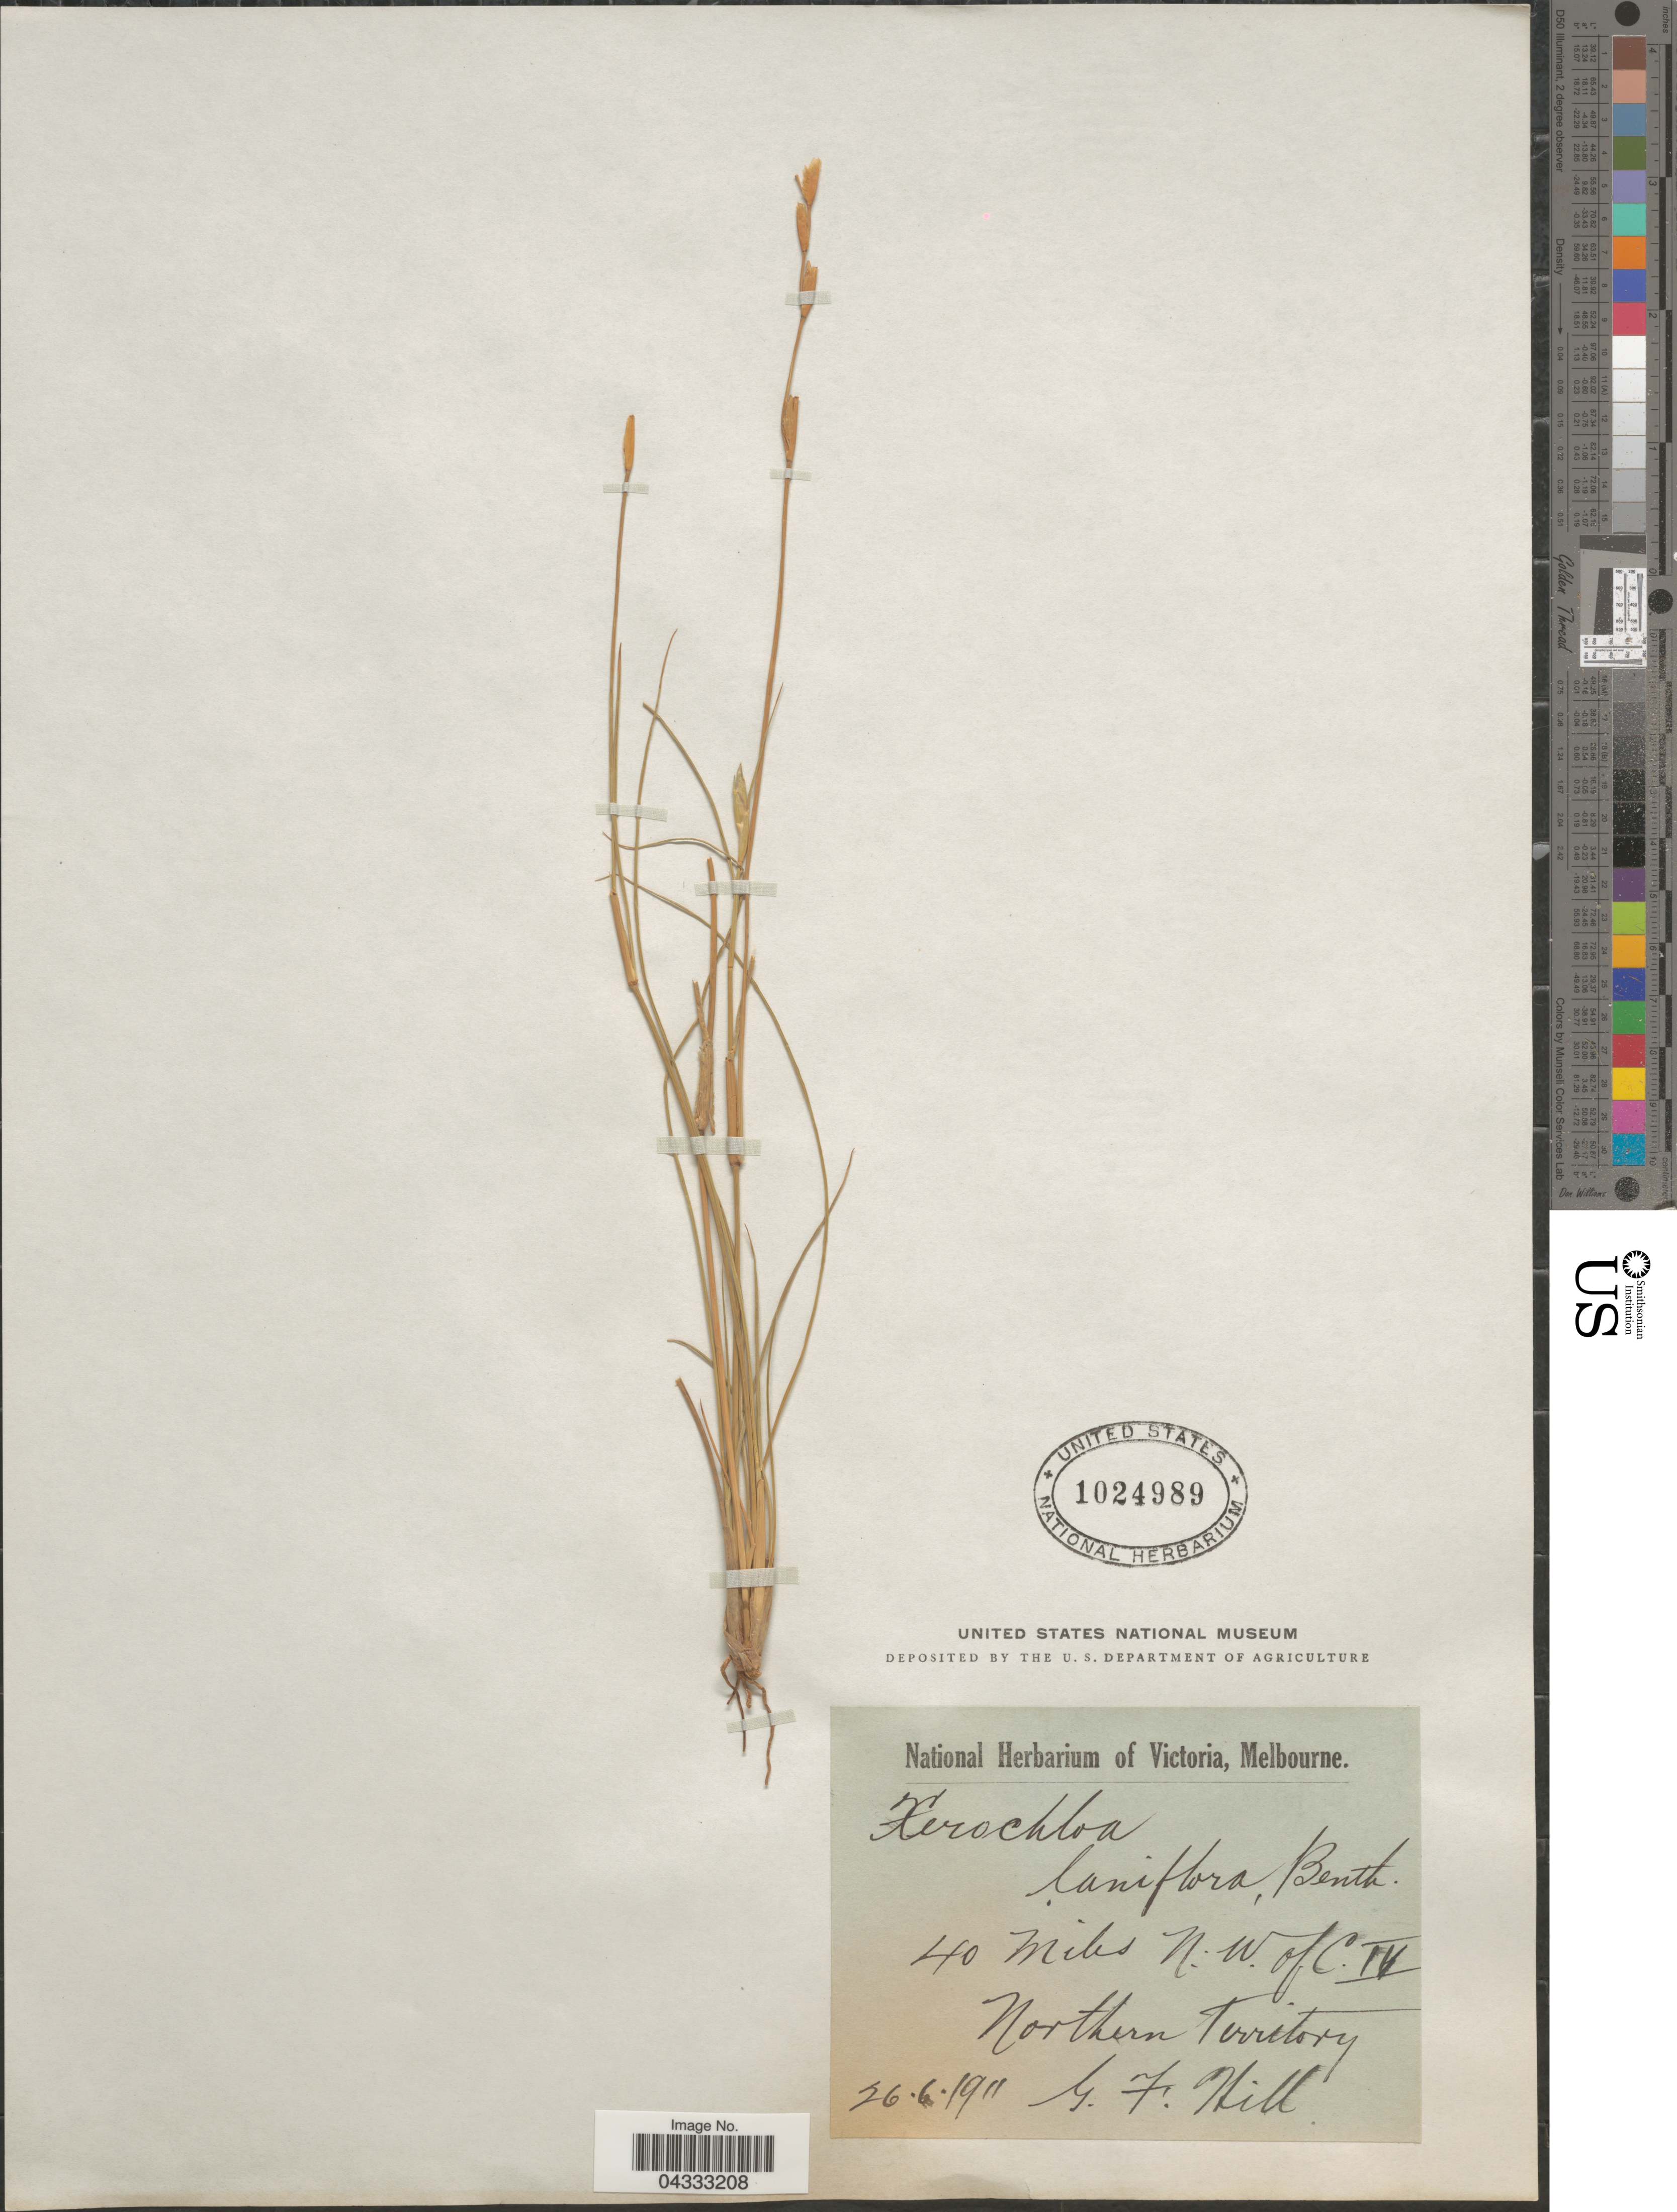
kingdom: Plantae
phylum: Tracheophyta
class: Liliopsida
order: Poales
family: Poaceae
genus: Xerochloa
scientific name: Xerochloa laniflora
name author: Benth.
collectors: G. Hill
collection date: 1911-06-26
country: Australia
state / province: Northern Territory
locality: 40 miles N.W. of C. IV.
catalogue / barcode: US 1024989